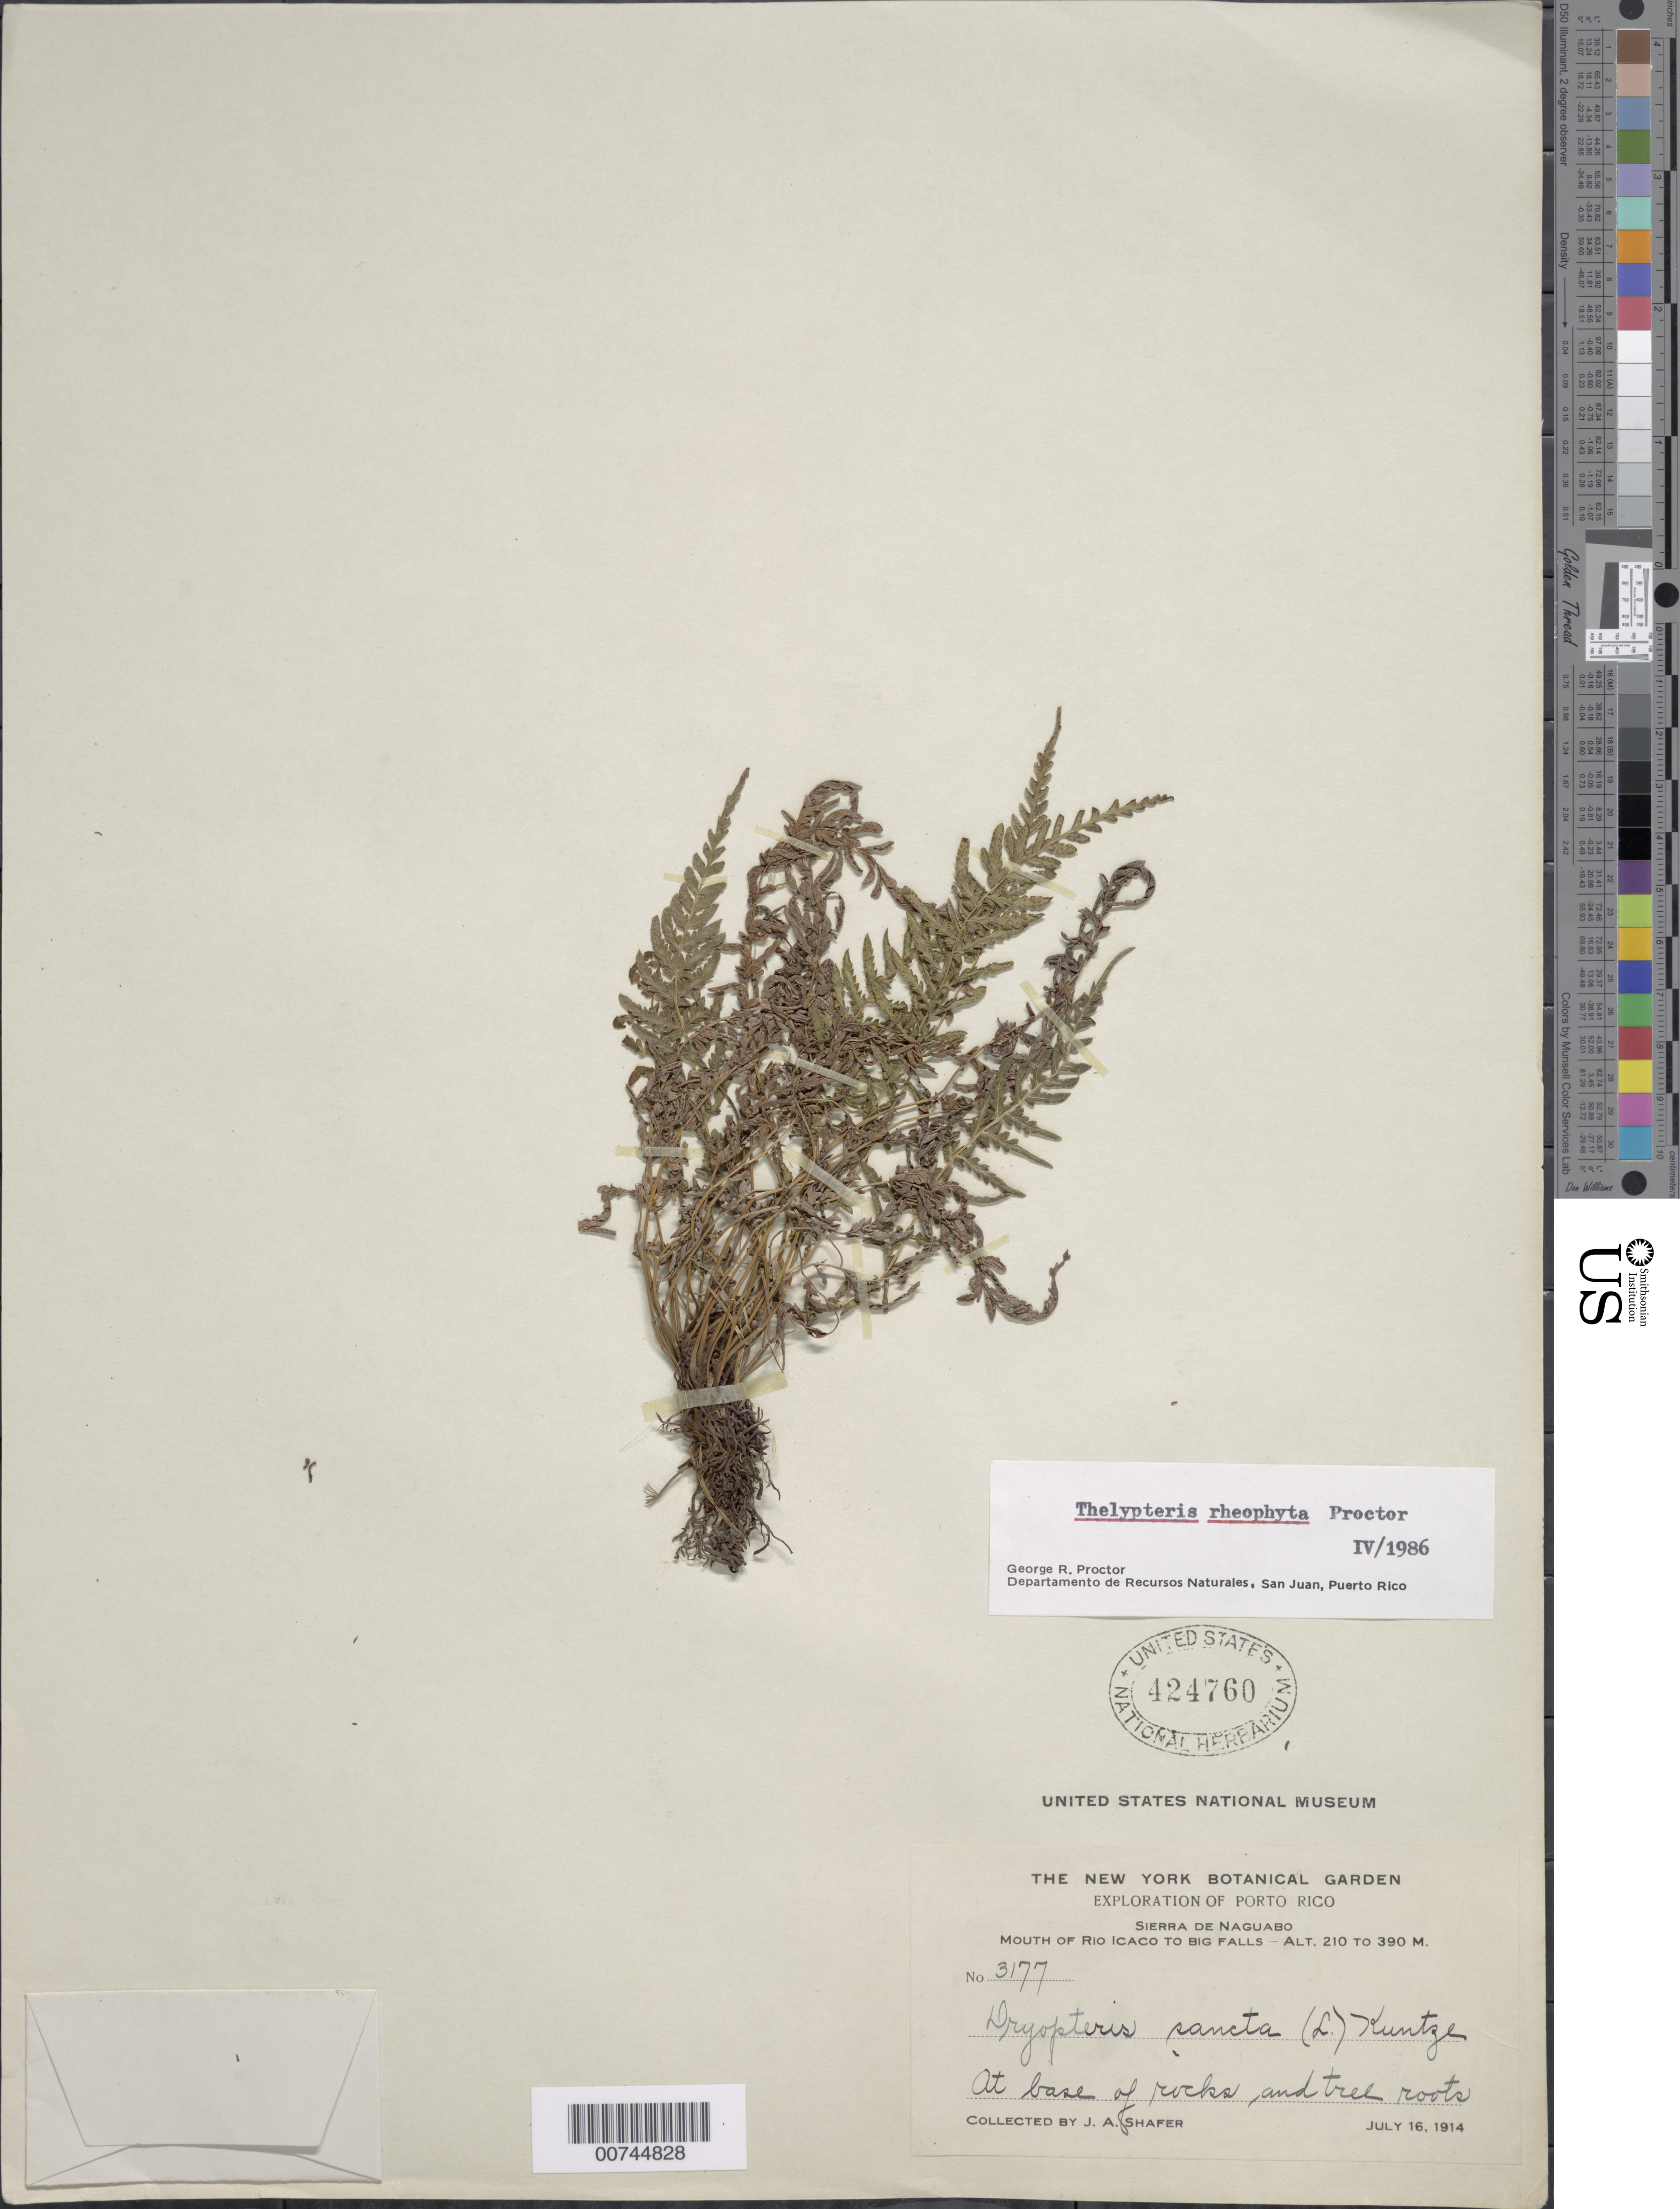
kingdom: Plantae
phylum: Tracheophyta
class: Polypodiopsida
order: Polypodiales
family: Thelypteridaceae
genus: Amauropelta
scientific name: Amauropelta rheophyta (Proctor) comb. nov., ined 2015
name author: (Proctor)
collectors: J. A. Shafer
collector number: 3177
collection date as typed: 16 Jul 1914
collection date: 1914-07-16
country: Puerto Rico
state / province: Naguabo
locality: Sierra de Naguabo: Mouth of Río Icaco to Big Falls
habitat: At base of rocks and tree roots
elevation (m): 210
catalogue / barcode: US 424760